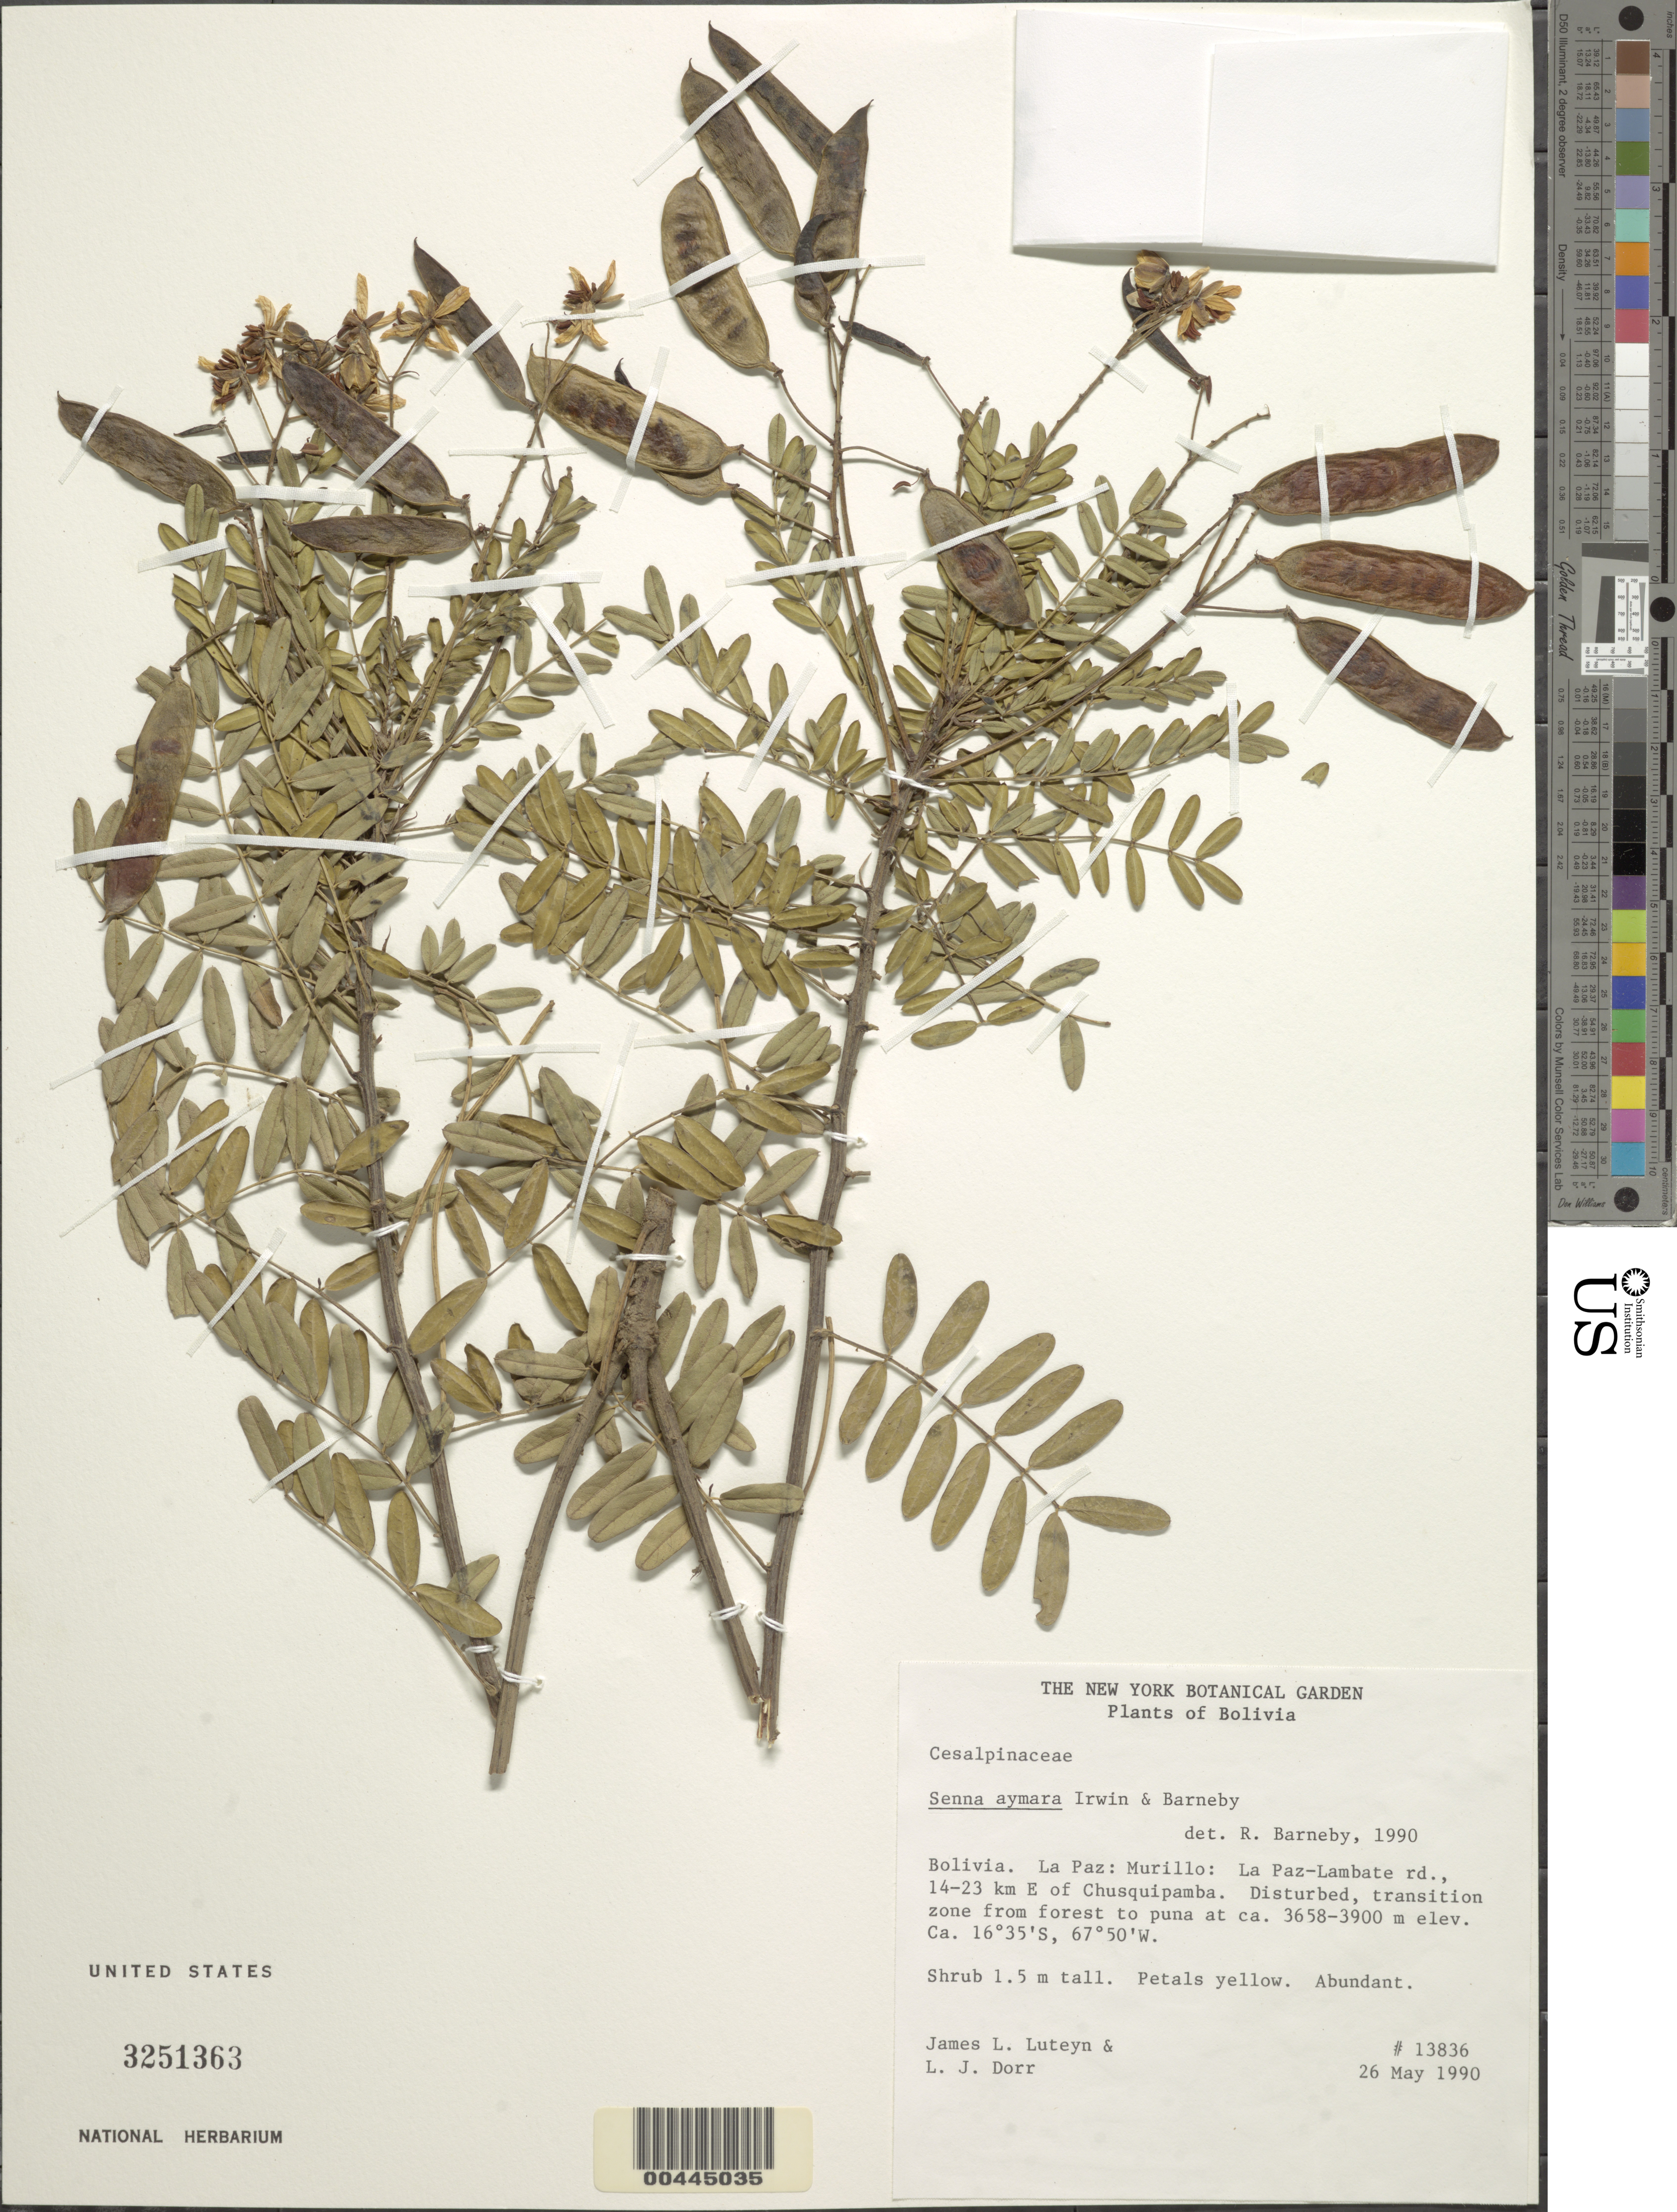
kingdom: Plantae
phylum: Tracheophyta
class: Magnoliopsida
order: Fabales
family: Fabaceae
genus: Senna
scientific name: Senna aymara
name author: H.S. Irwin & Barneby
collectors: J. L. Luteyn & L. J. Dorr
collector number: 13836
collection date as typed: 26 May 1990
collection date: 1990-05-26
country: Bolivia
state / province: La Paz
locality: Murillo, La Paz-Lambate road, E of Chusquipamba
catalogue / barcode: US 3251363